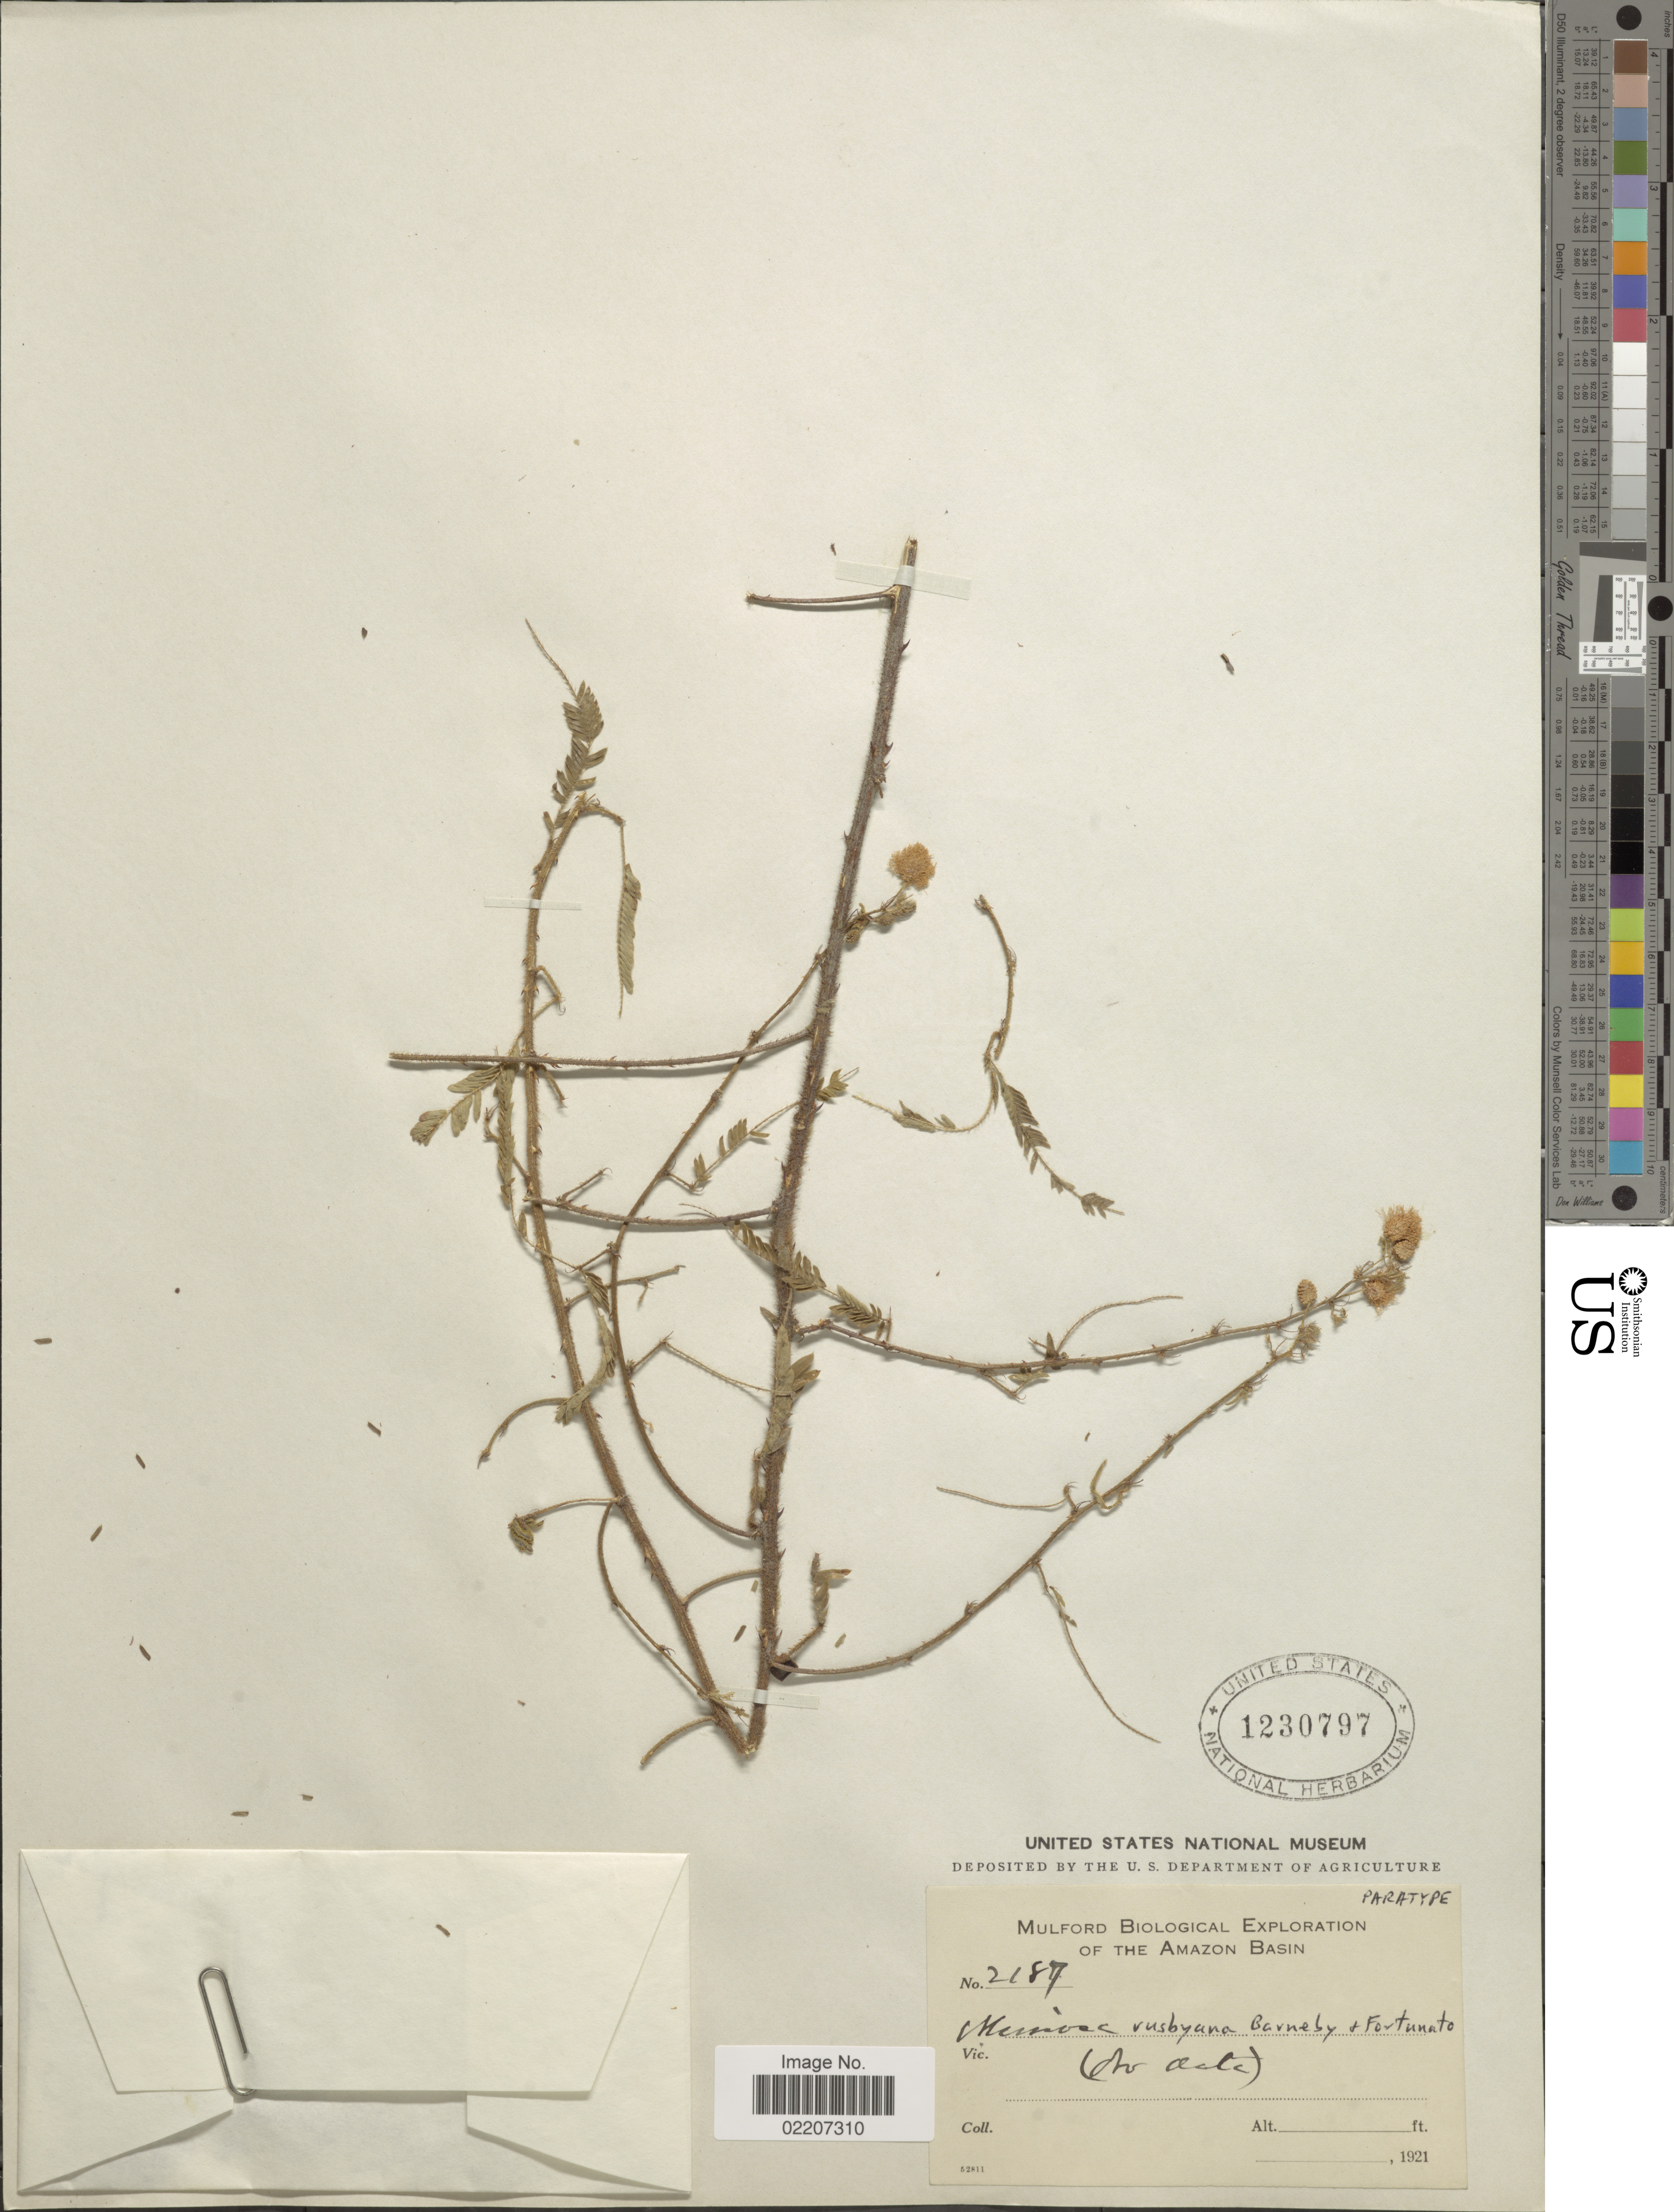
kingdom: Plantae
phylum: Tracheophyta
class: Magnoliopsida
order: Fabales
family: Fabaceae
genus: Mimosa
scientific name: Mimosa rusbyana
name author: Barneby & Fortunato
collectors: Mulford Biological Exploration of the Amazon Basin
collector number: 2187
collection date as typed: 1921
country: Bolivia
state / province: La Paz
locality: Amazon Basin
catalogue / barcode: US 1230797